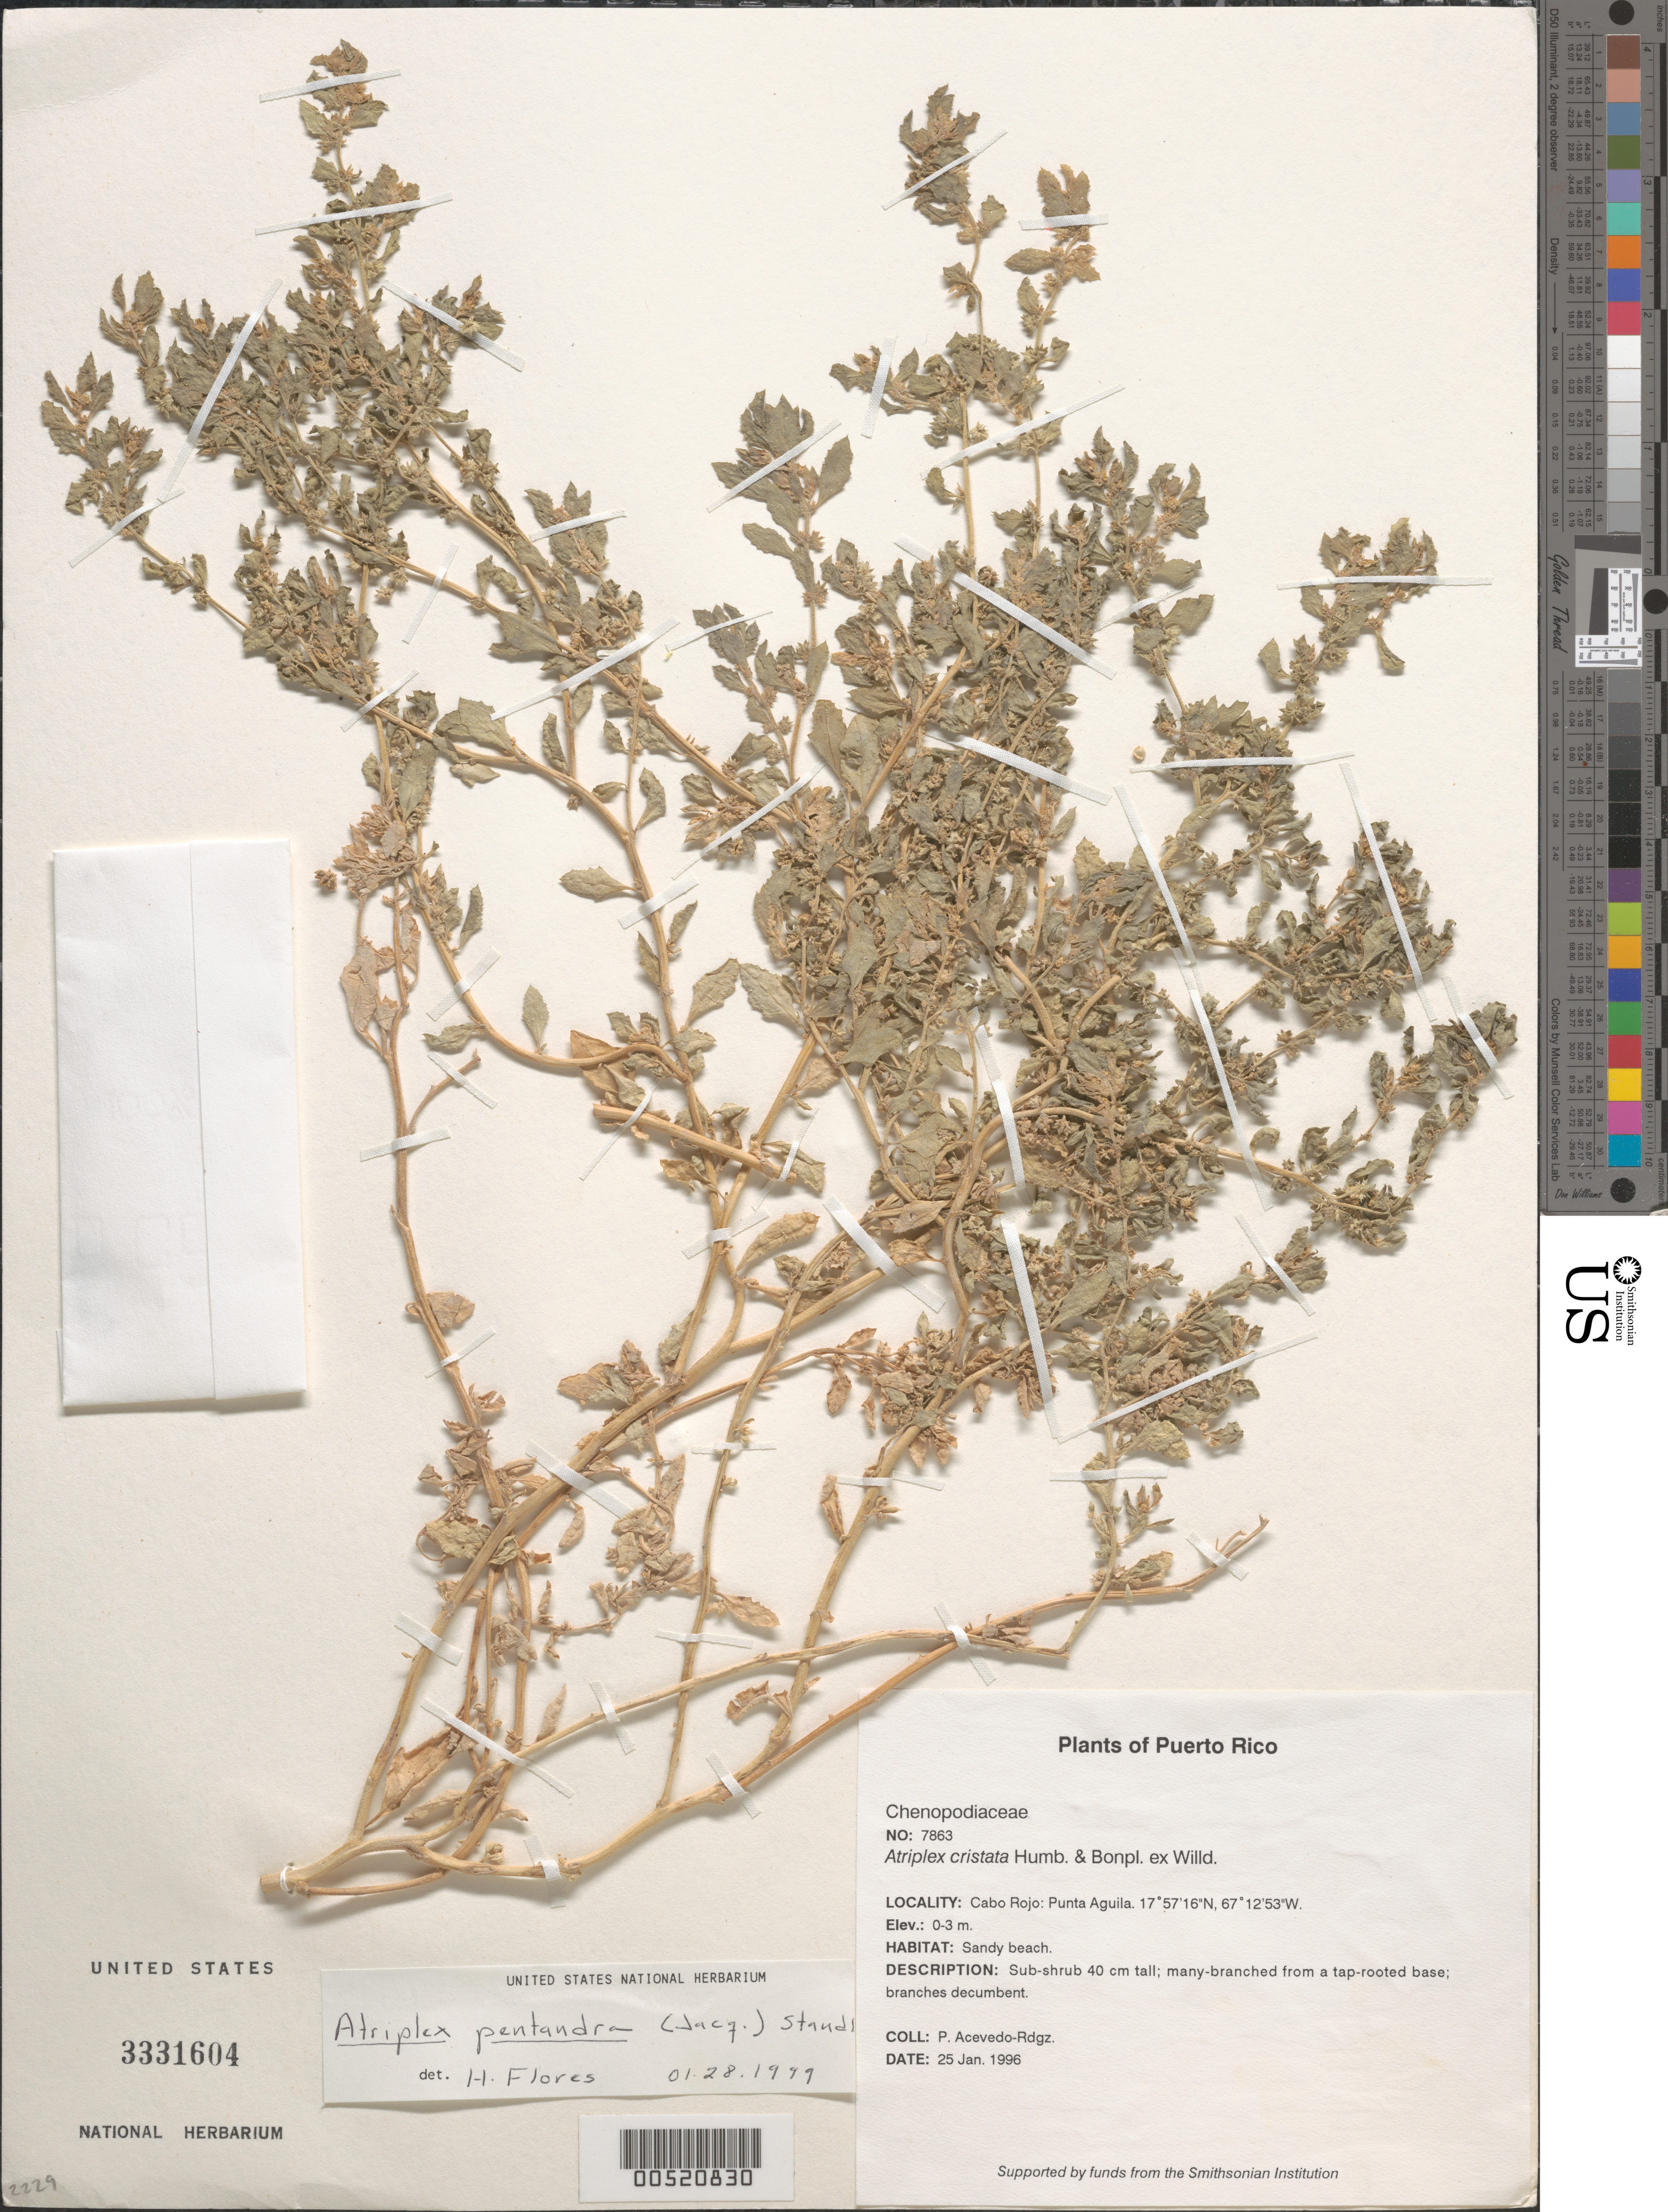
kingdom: Plantae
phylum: Tracheophyta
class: Magnoliopsida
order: Caryophyllales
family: Amaranthaceae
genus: Atriplex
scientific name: Atriplex pentandra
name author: (Jacq.) Standl.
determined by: Flores, H., (US), NMNH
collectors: P. Acevedo-Rodr. & G. J. Breckon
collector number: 7863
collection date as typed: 25 Jan 1996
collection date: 1996-01-25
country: Puerto Rico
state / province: Ponce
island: Puerto Rico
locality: Ponce: Bo. Cañas, off Rd 2 behind the Holiday Inn Hotel.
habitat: Dry scrub forest.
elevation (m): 40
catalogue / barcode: US 3331604